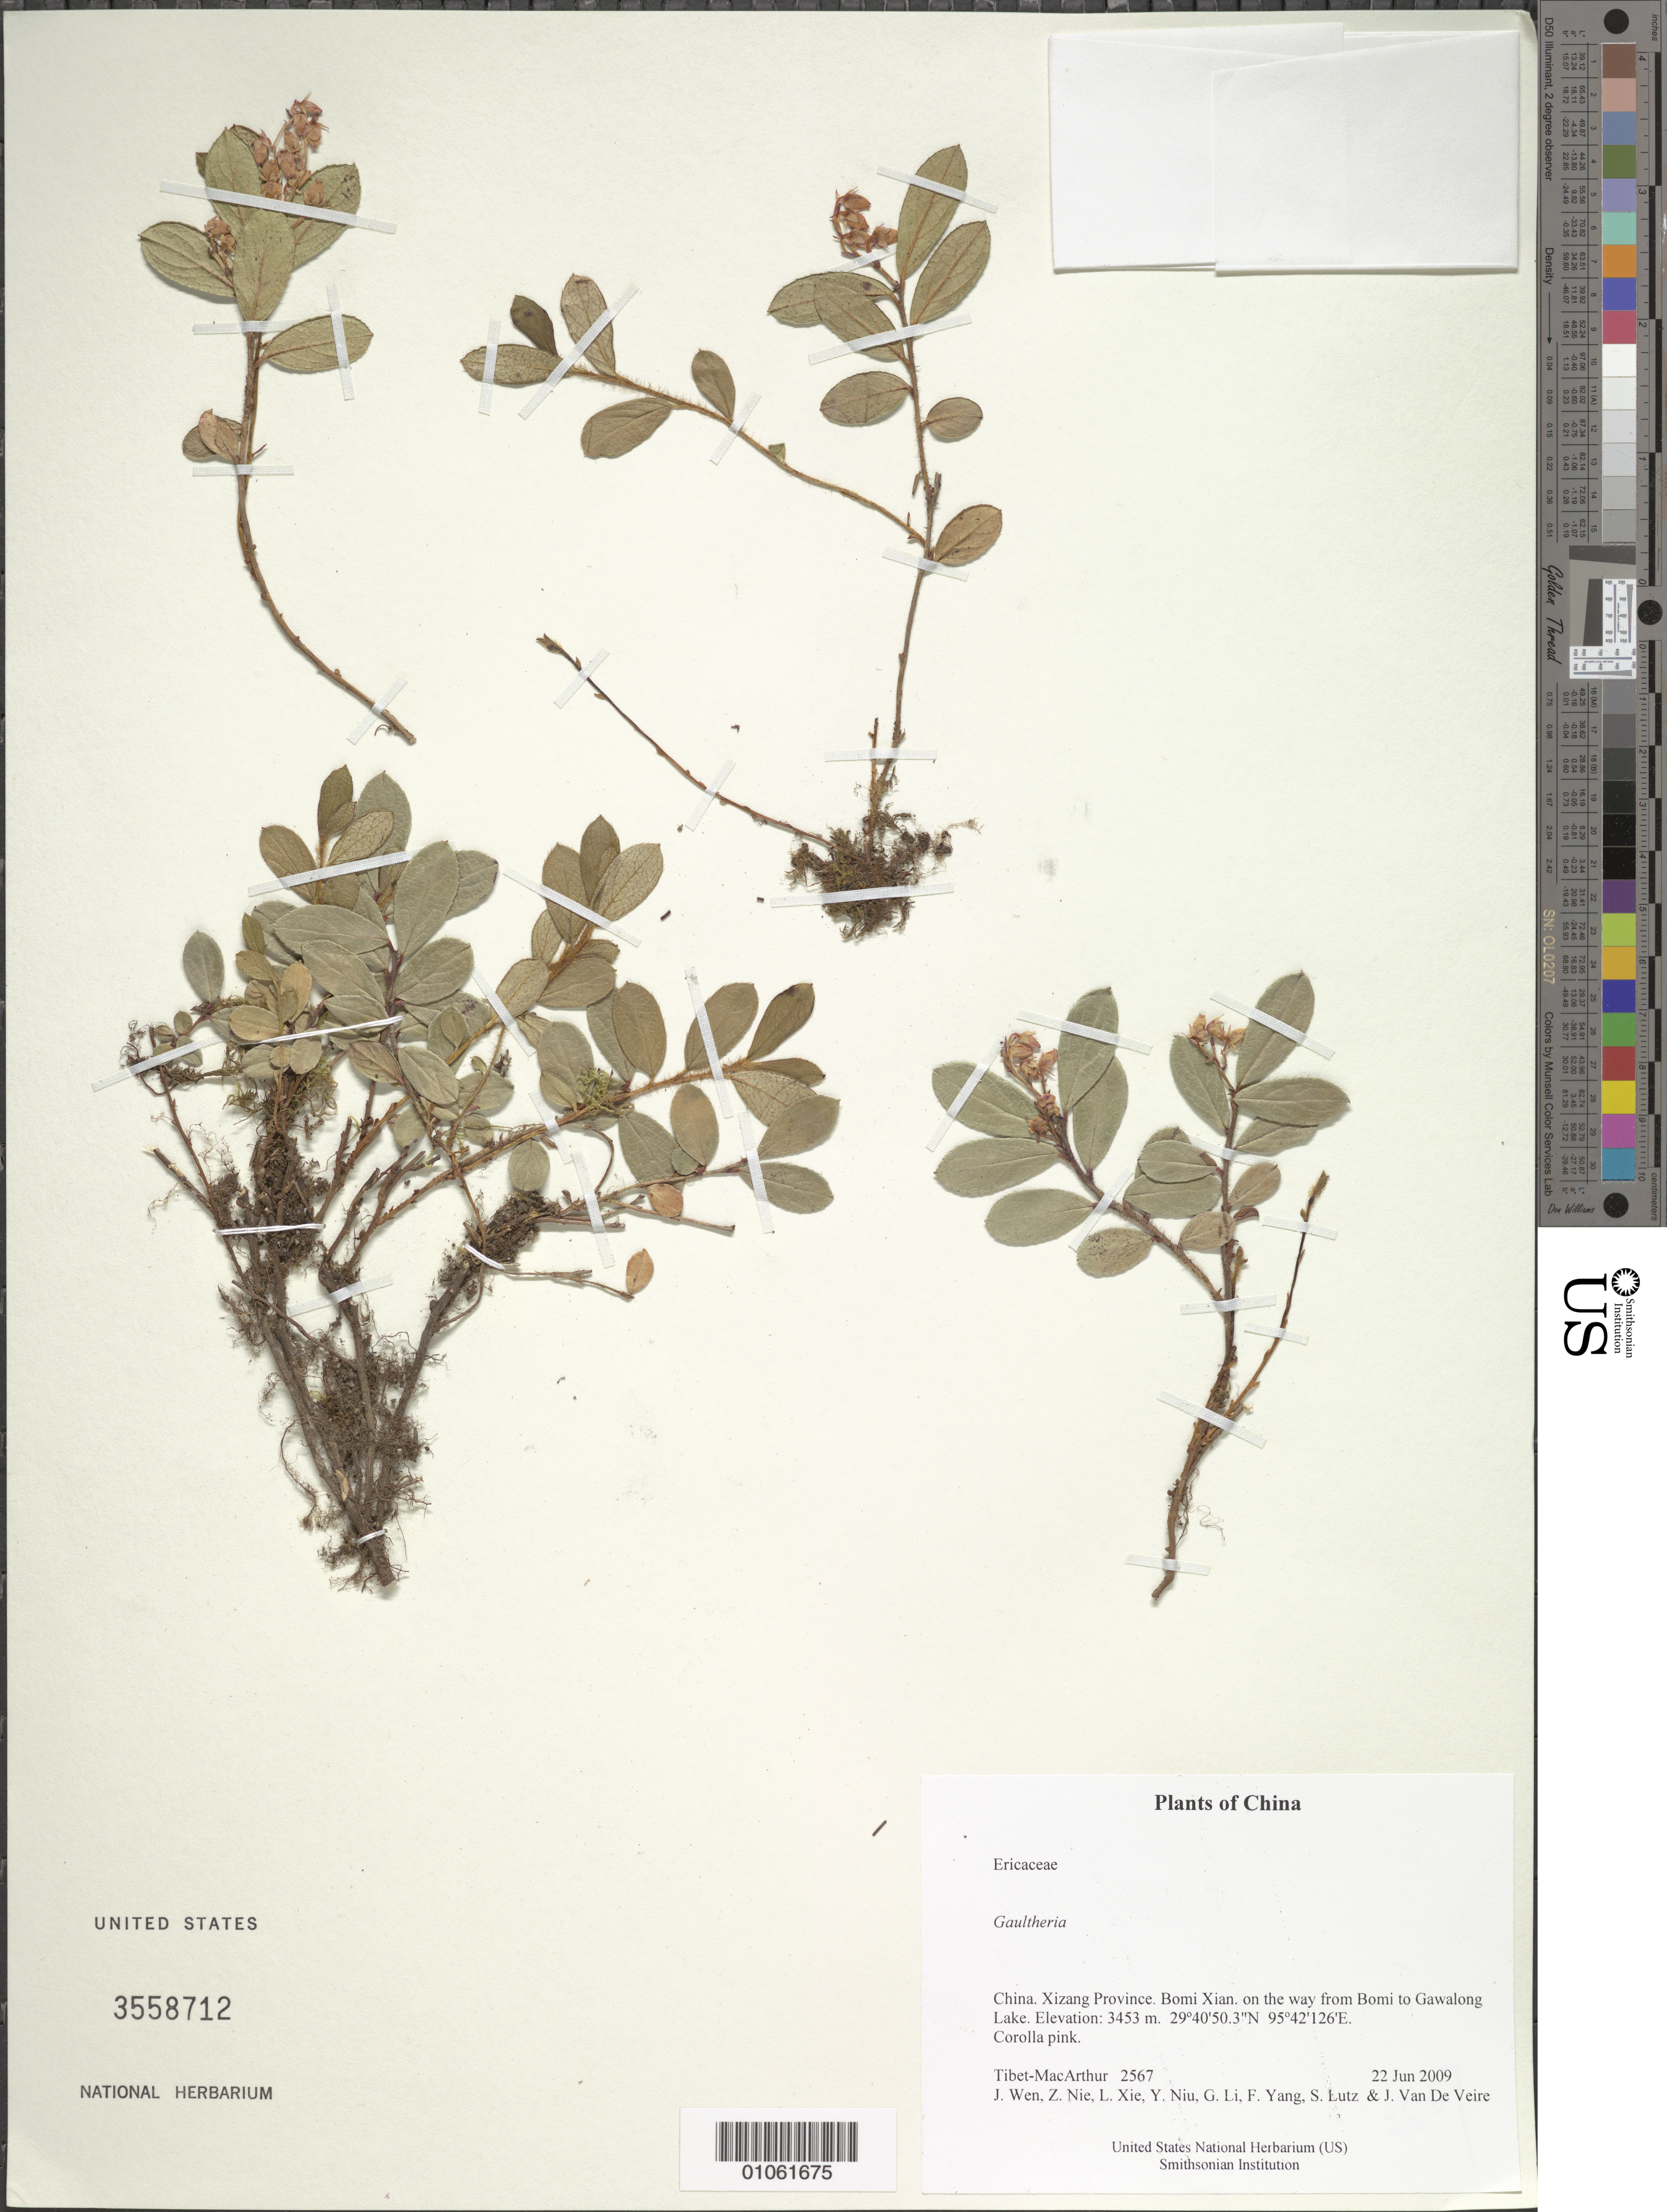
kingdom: Plantae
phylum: Tracheophyta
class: Magnoliopsida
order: Ericales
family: Ericaceae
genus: Gaultheria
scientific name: Gaultheria sp.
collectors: Tibet-MacArthur, J. Wen, Z. Nie, L. Xie, Y. Niu, G. Li, F. Yang, S. Lutz & J. Van De Veire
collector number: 2567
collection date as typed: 22 Jun 2009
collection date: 2009-06-22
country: China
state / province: Xizang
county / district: Bomi Xian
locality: on the way from Bomi to Gawalong Lake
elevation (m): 3453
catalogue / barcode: US 3558712